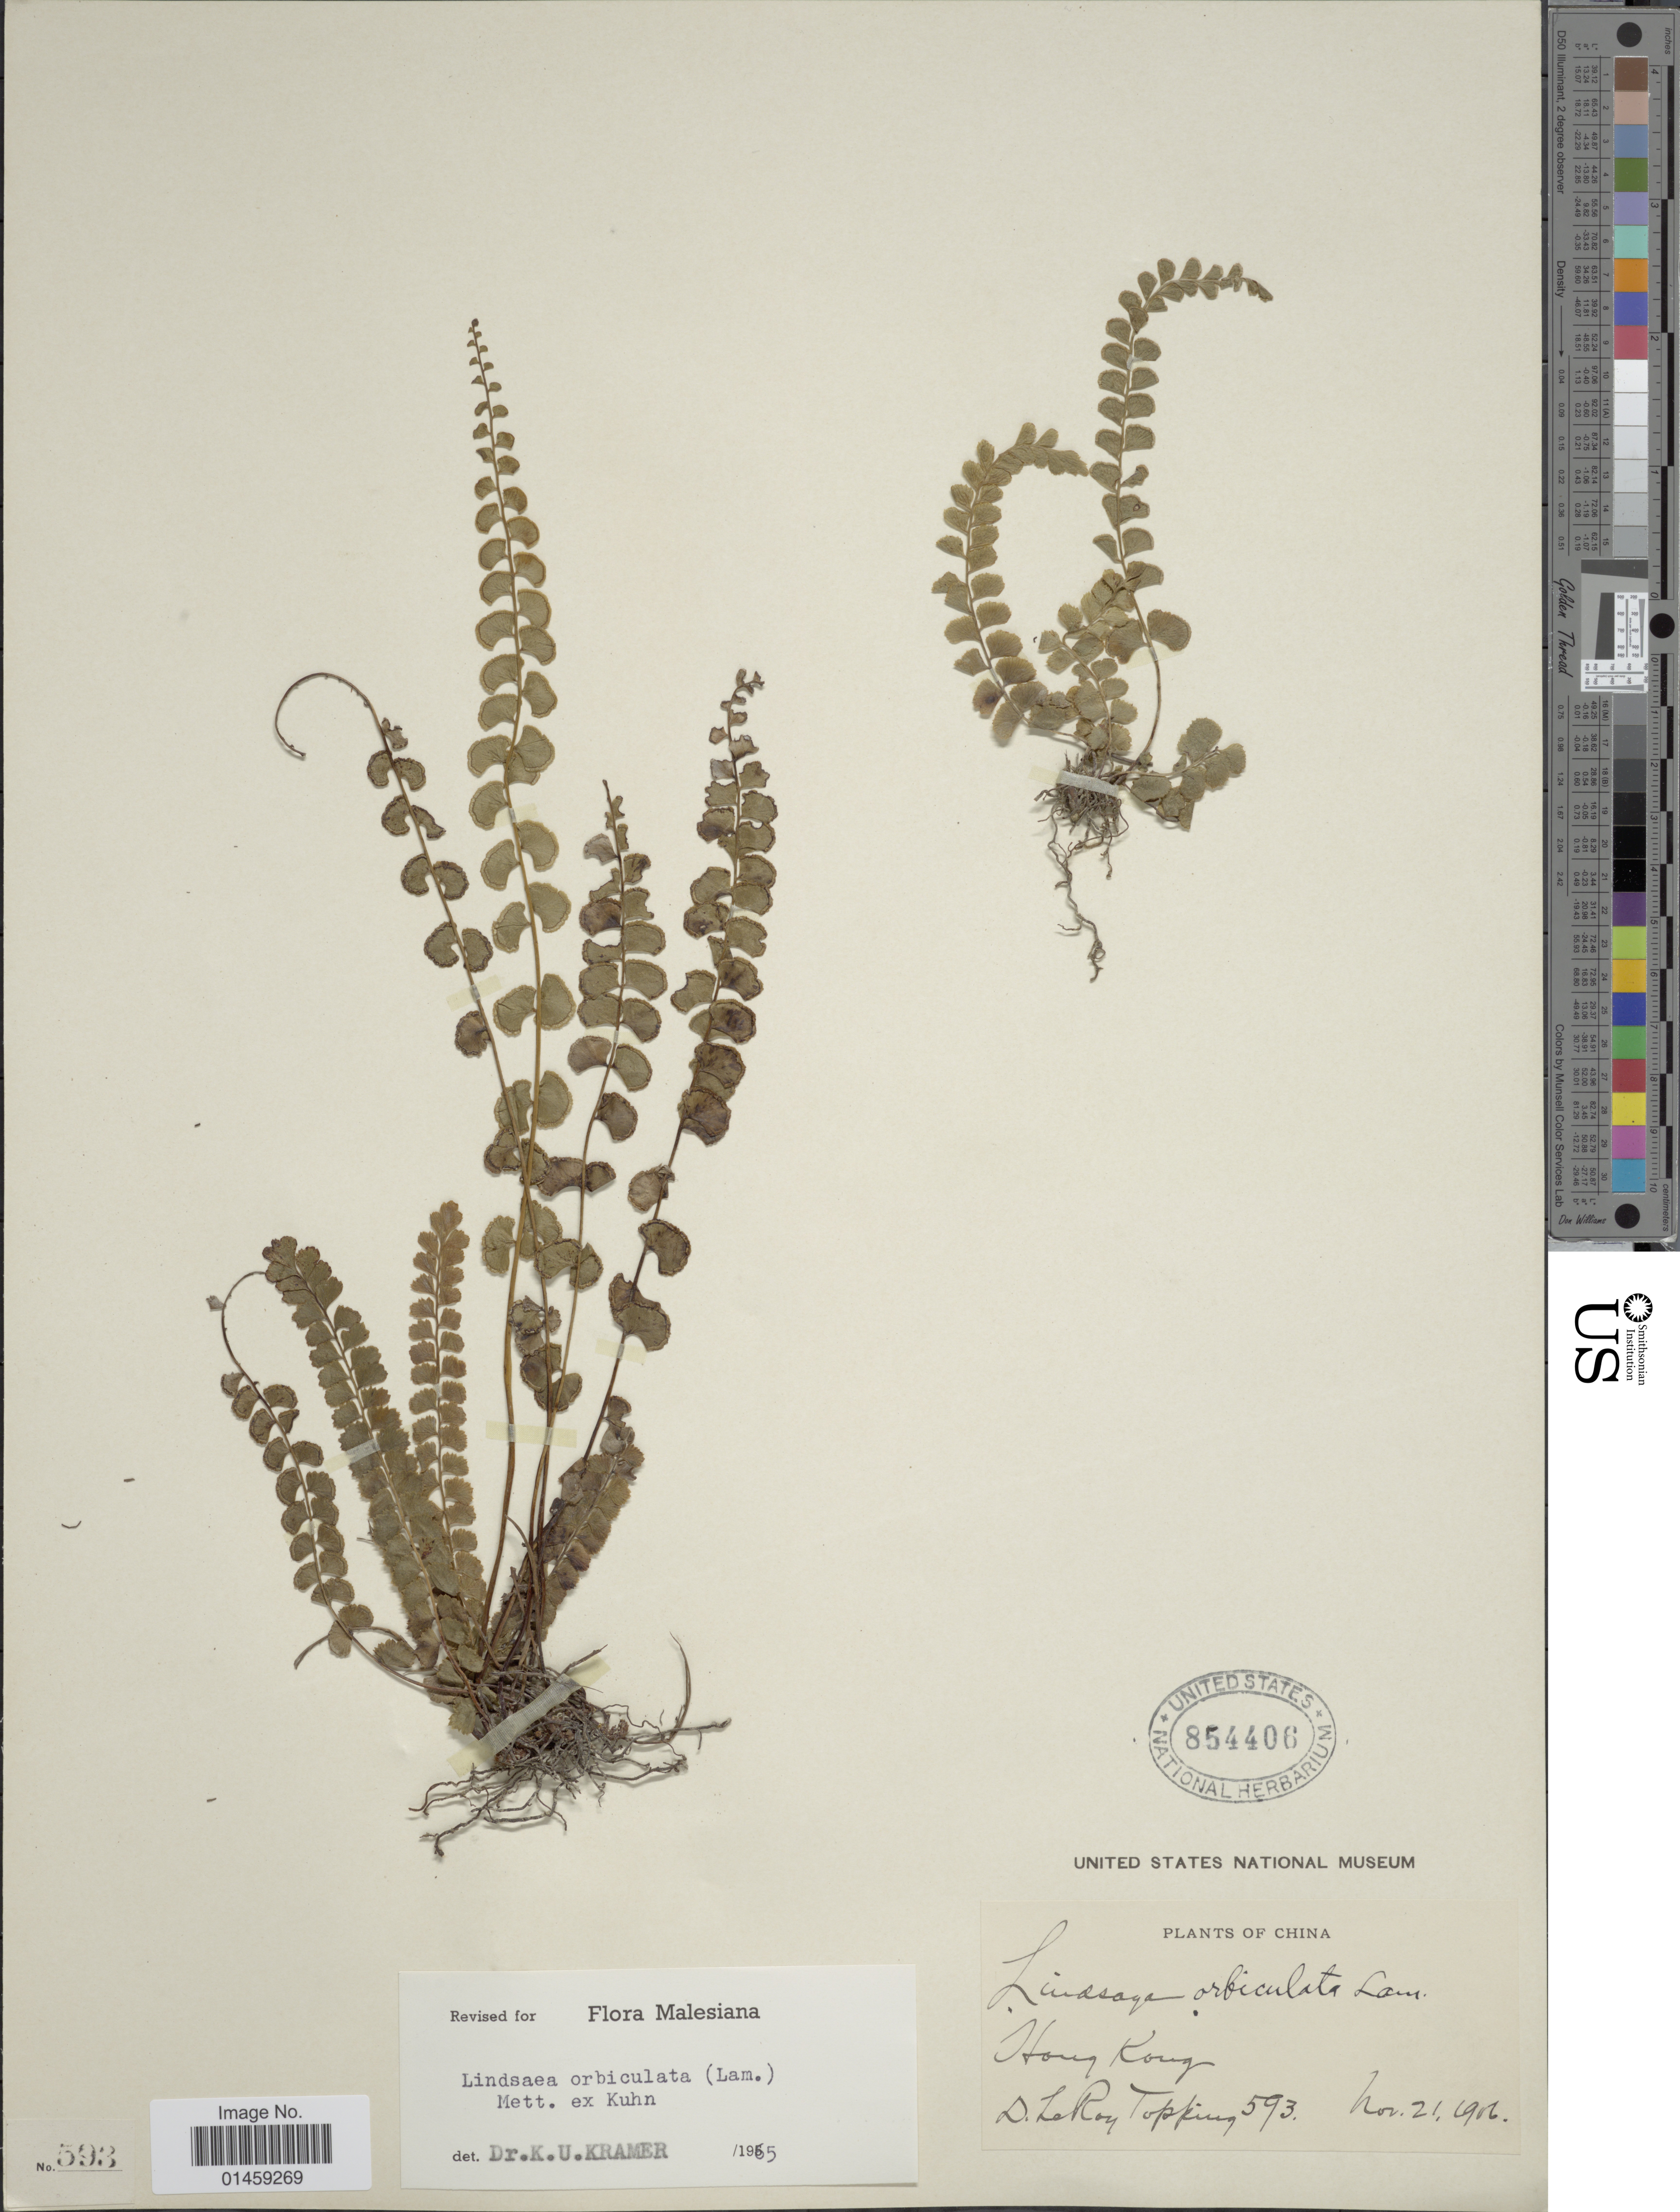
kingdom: Plantae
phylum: Tracheophyta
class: Polypodiopsida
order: Polypodiales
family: Lindsaeaceae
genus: Lindsaea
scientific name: Lindsaea orbiculata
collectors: D. L. Topping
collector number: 593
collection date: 1906-11-21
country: China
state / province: Hong Kong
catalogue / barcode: US 854406